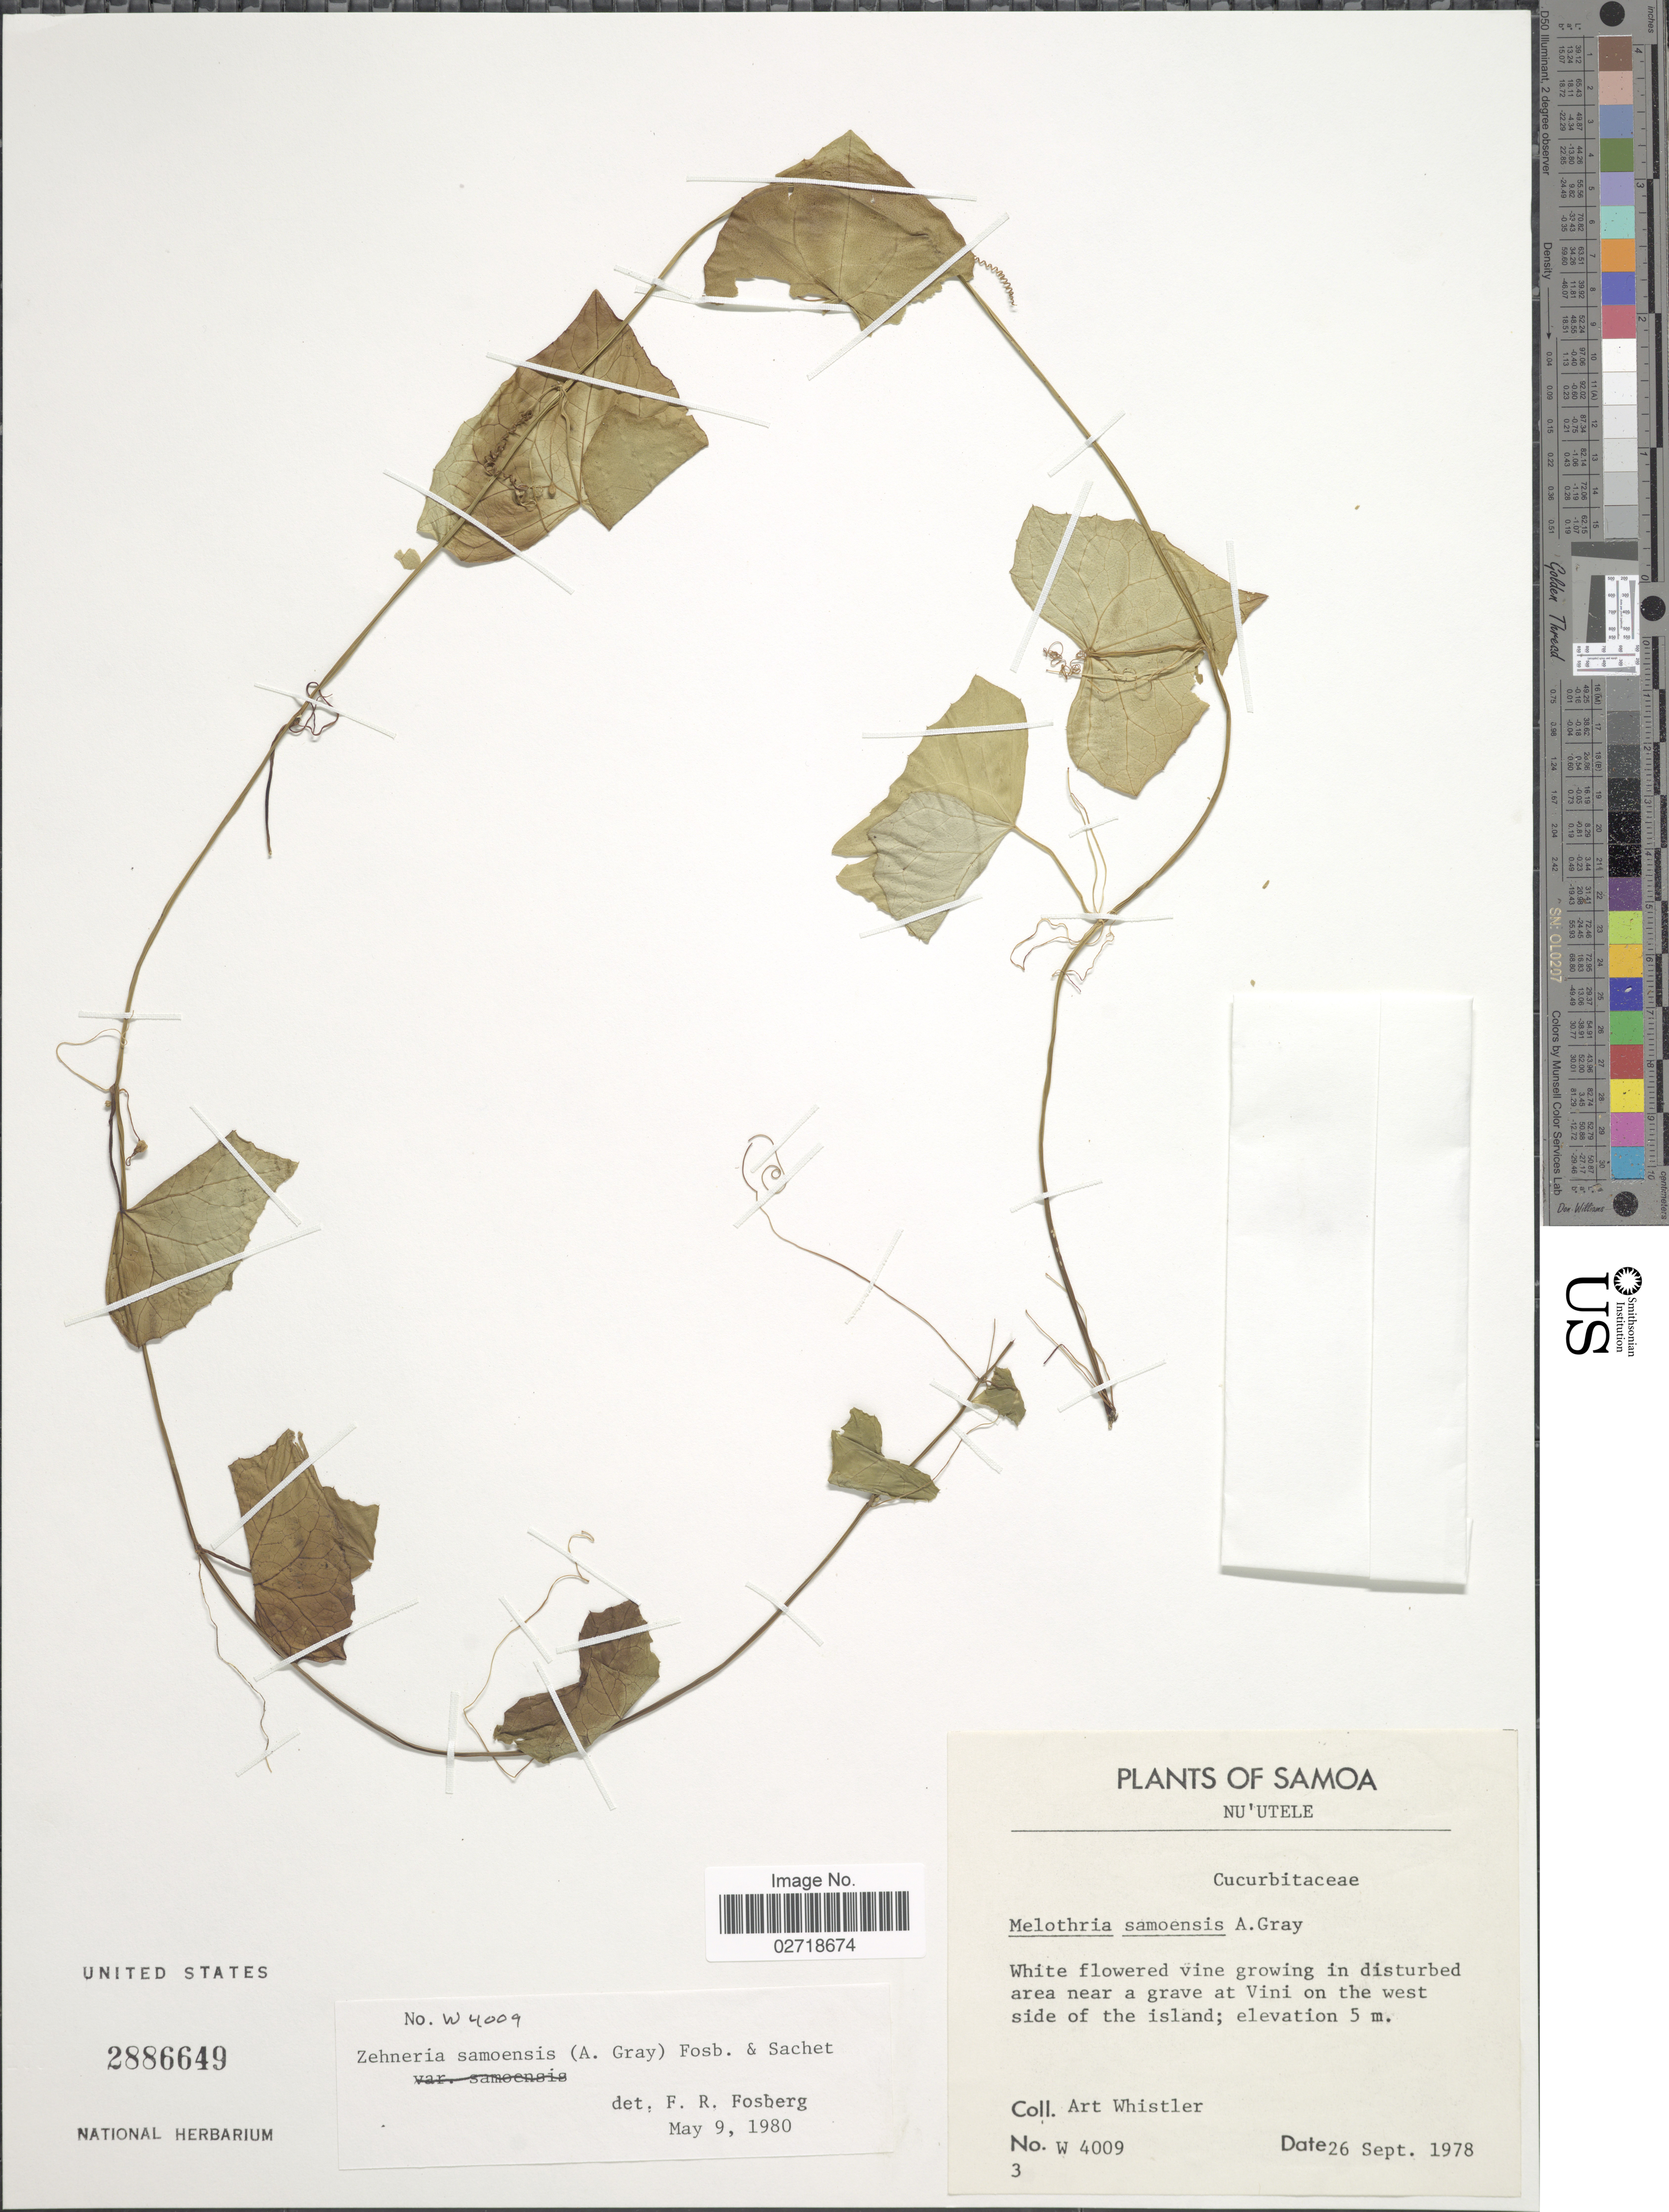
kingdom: Plantae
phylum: Tracheophyta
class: Magnoliopsida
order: Cucurbitales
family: Cucurbitaceae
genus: Zehneria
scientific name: Zehneria samoensis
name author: (A. Gray) Fosberg & Sachet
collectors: A. Whistler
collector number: W 4009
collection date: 1978-09-26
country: Samoa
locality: Samoa, Nu'utele, area near a grave at Vini on the west side of the island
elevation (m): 5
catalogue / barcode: US 2886649